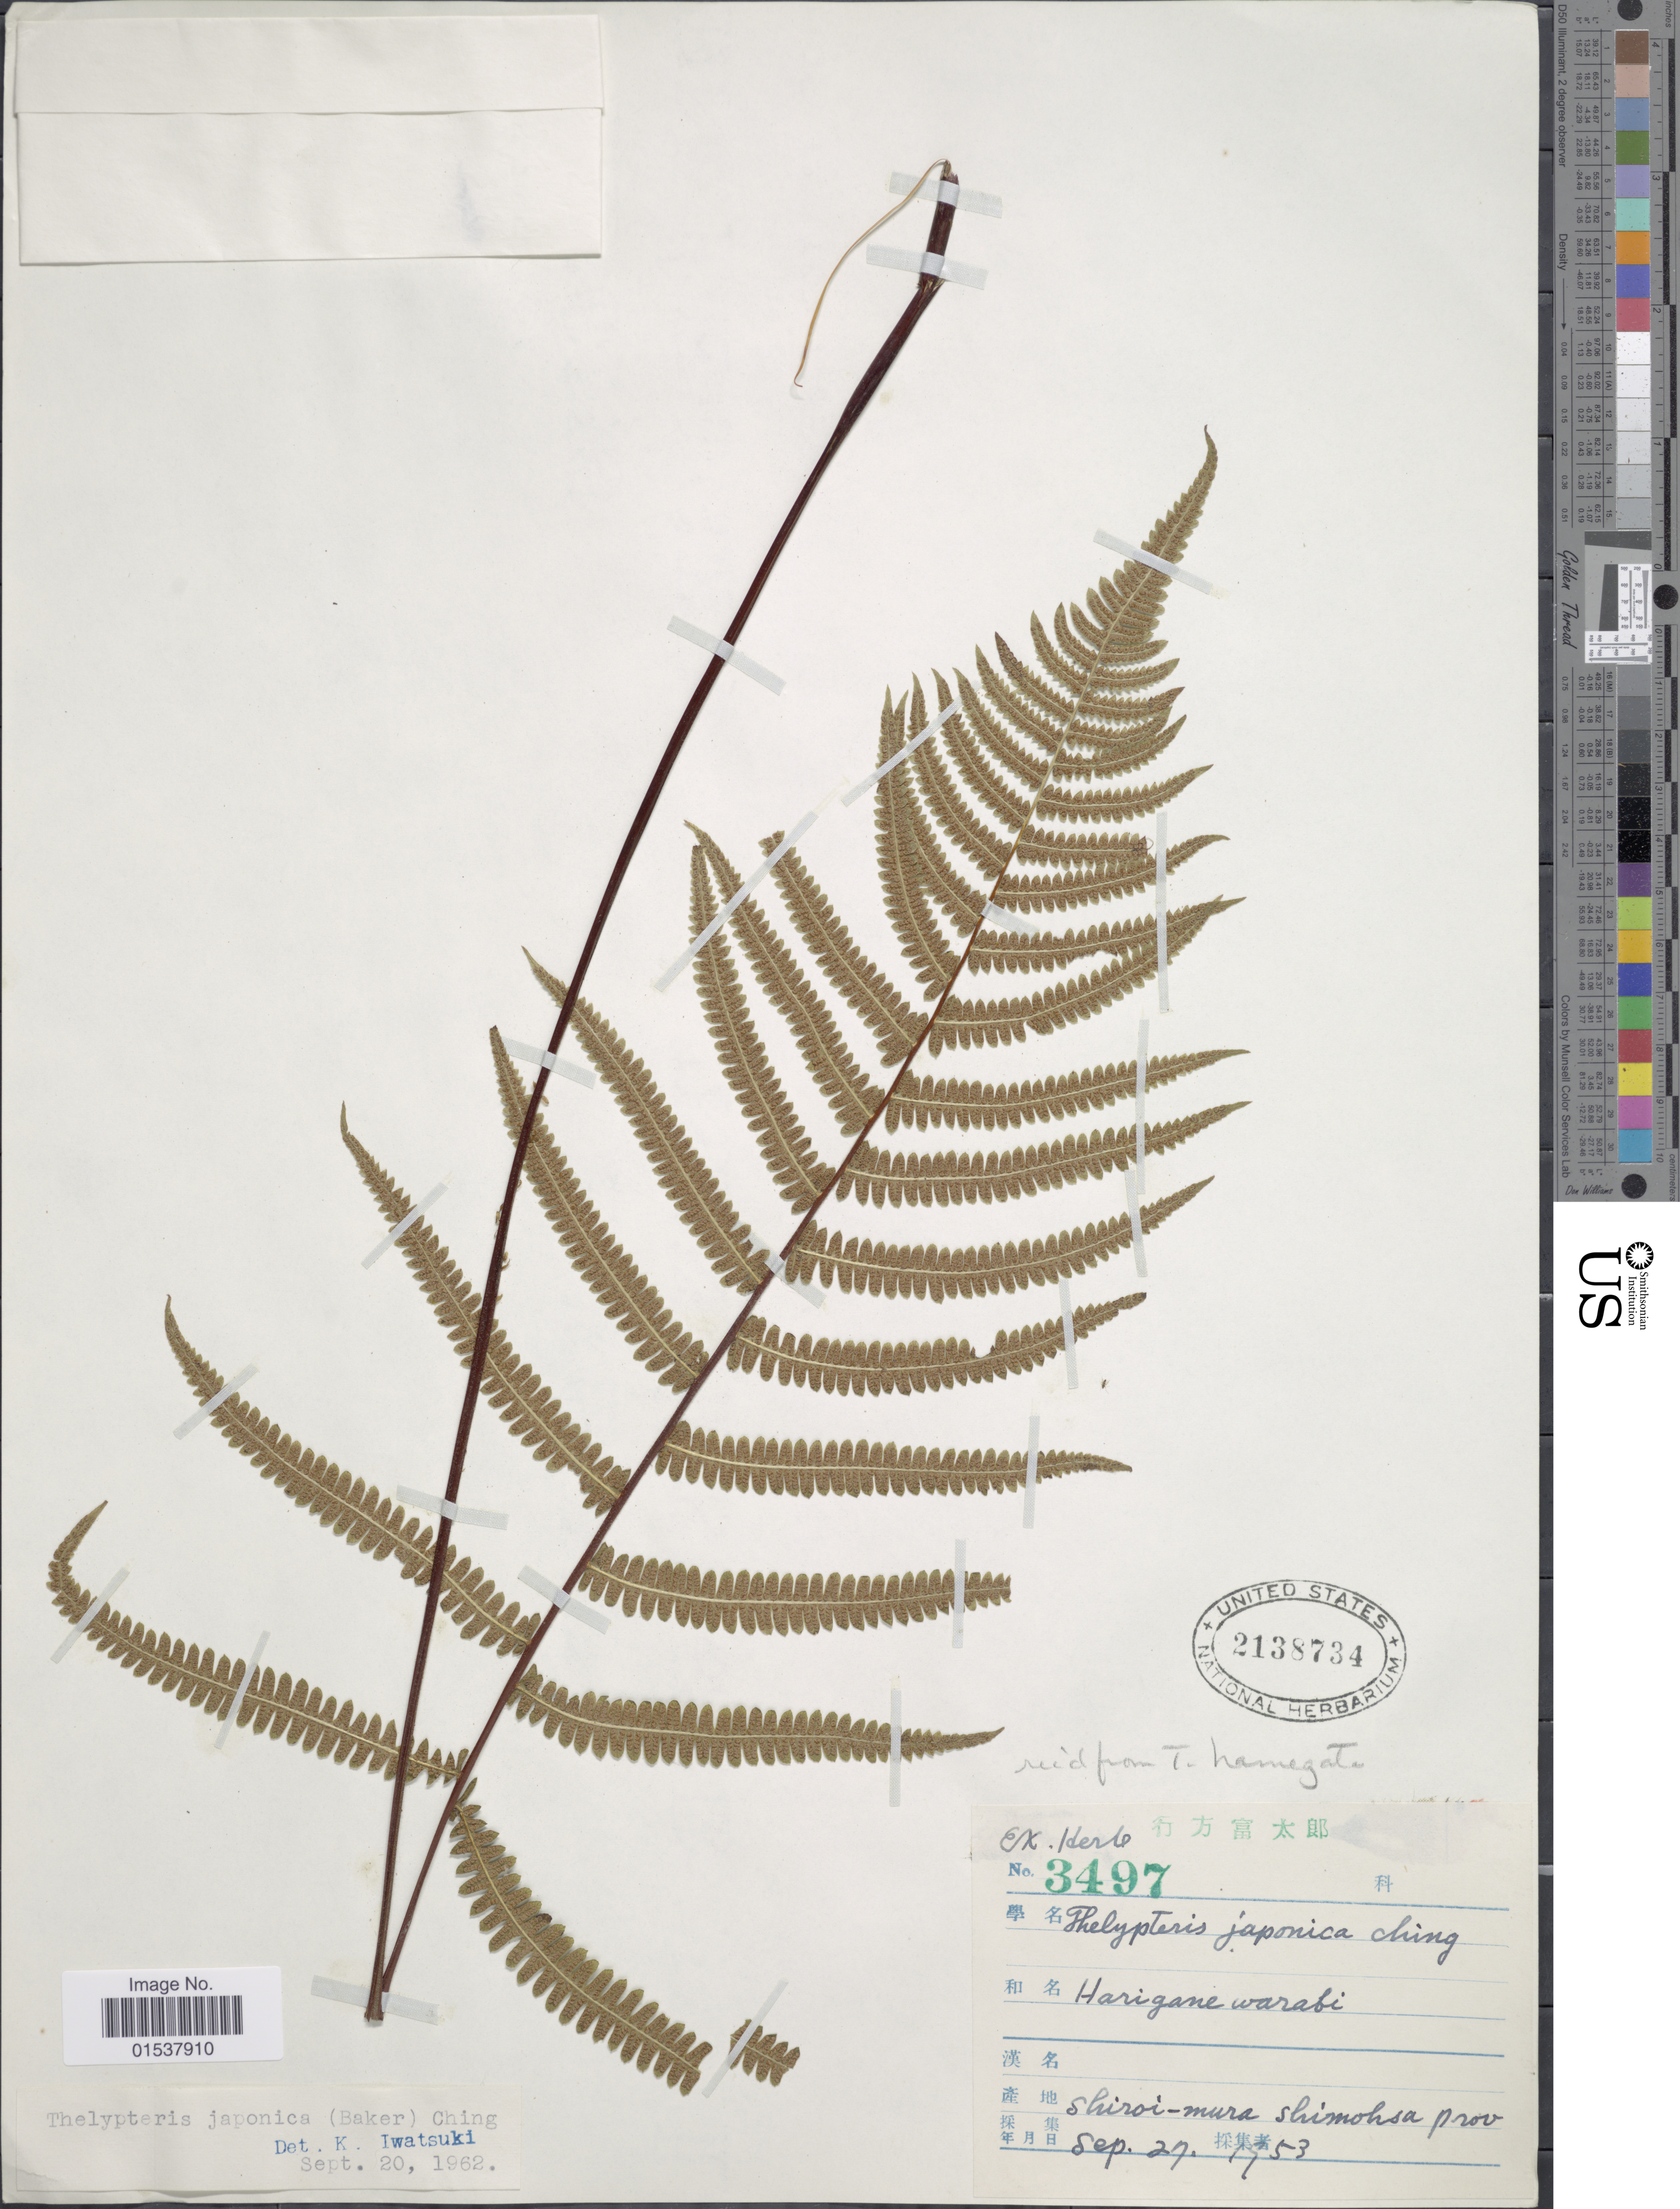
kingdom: Plantae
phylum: Tracheophyta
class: Polypodiopsida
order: Polypodiales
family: Thelypteridaceae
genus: Parathelypteris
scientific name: Parathelypteris japonica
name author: (Baker) Ching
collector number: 3497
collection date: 1953-09-27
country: Japan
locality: Shiroi-mura, Shimosa Prov.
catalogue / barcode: US 2138734